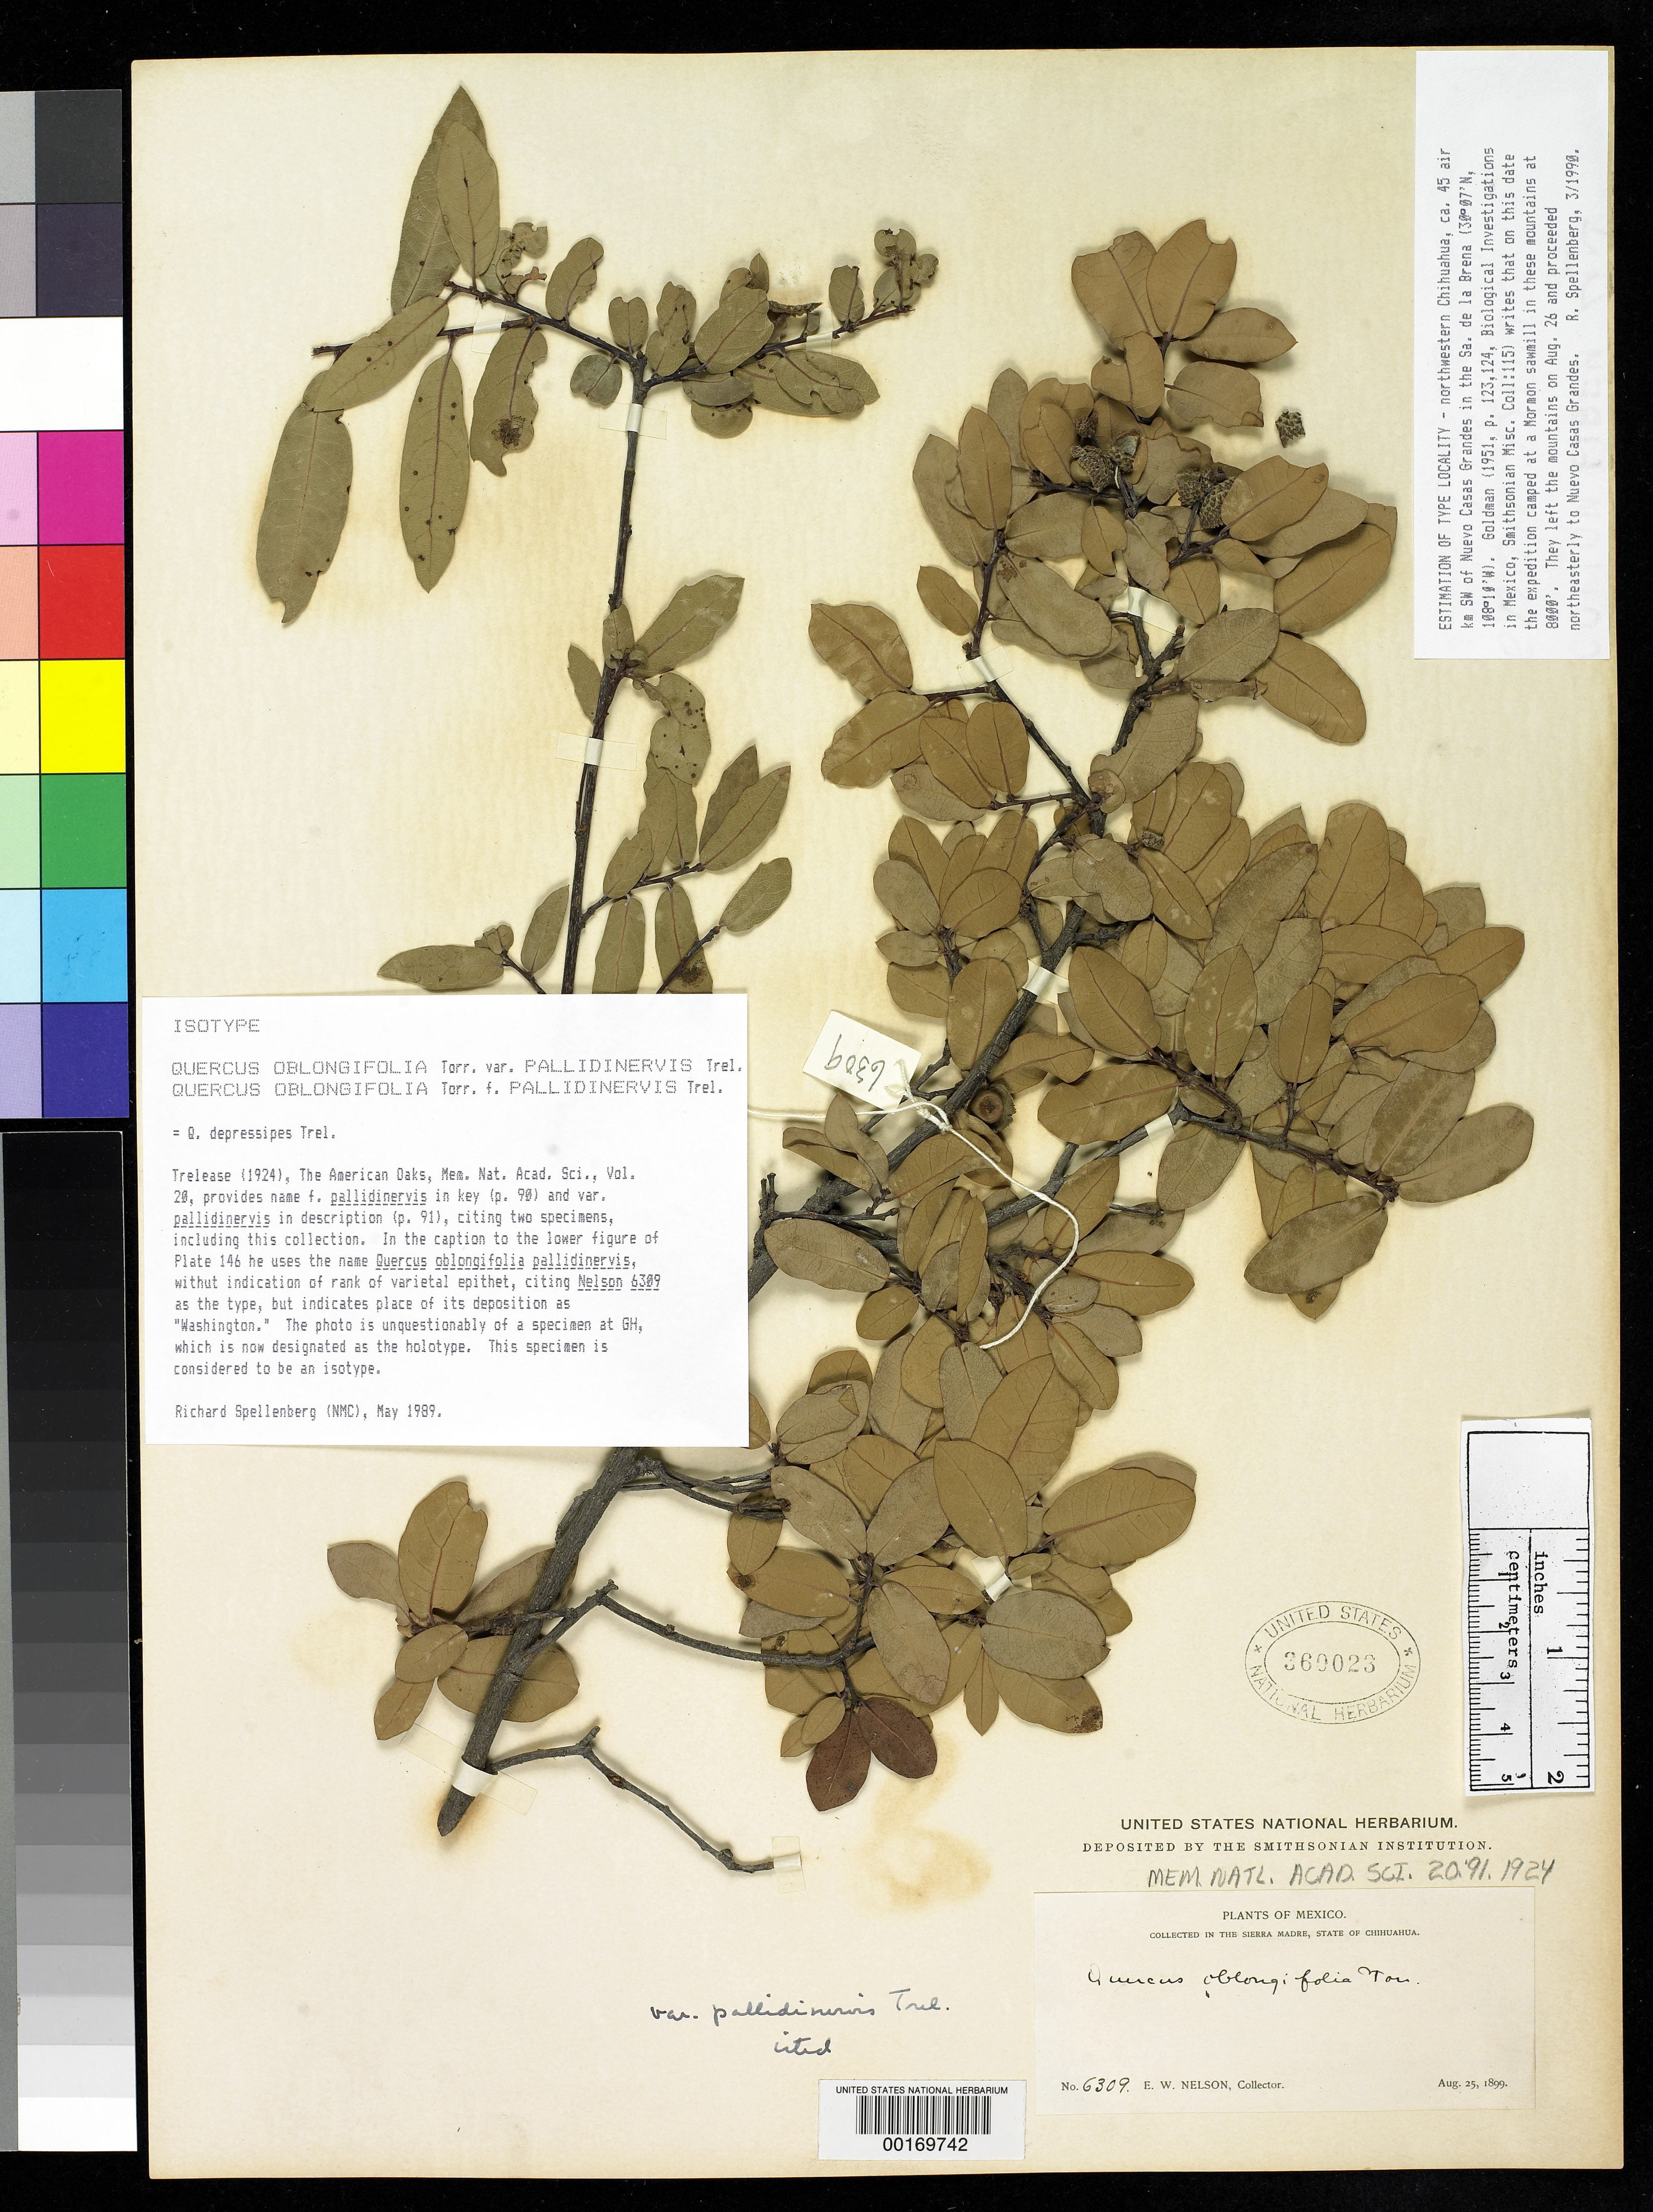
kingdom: Plantae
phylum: Tracheophyta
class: Magnoliopsida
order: Fagales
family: Fagaceae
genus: Quercus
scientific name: Quercus oblongifolia var. pallidinervis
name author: Trel.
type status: Isotype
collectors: E. W. Nelson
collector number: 6309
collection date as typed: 25 Aug 1899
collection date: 1899-08-25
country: Mexico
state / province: Chihuahua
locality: Sierra Madre.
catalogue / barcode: US 360023